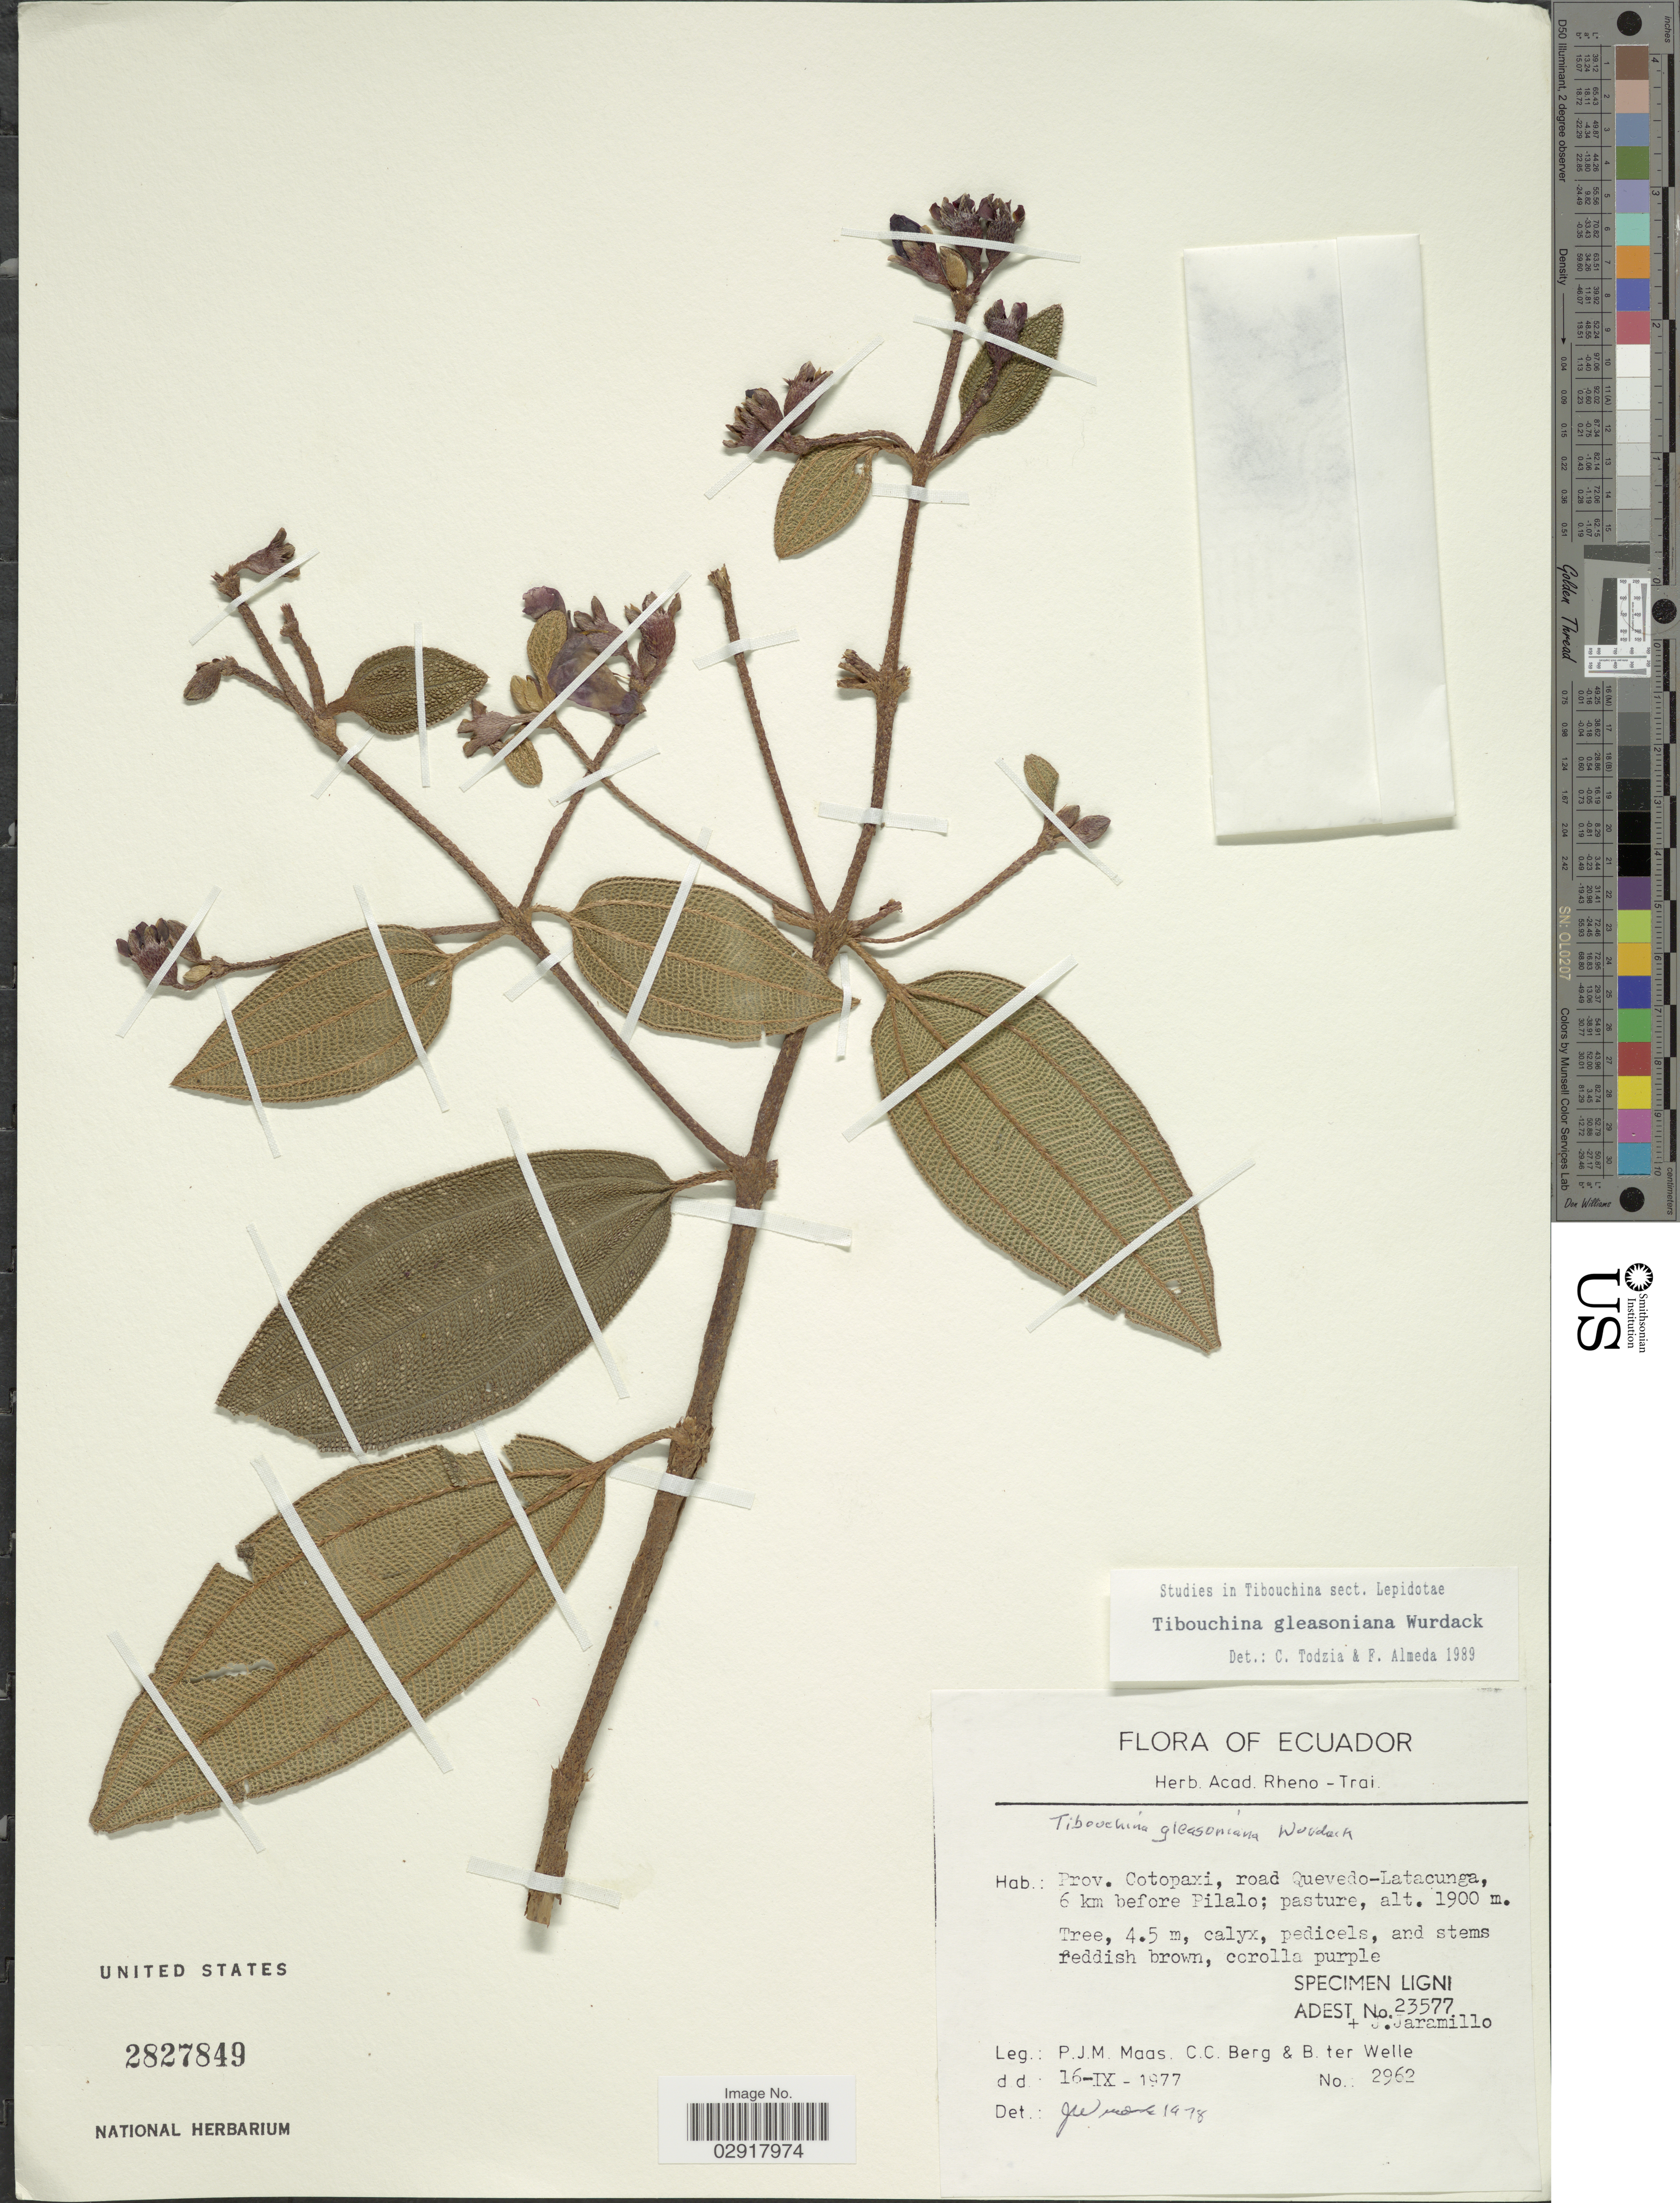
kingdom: Plantae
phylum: Tracheophyta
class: Magnoliopsida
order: Myrtales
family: Melastomataceae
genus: Andesanthus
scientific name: Andesanthus gleasonianus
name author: (Wurdack) P.J.F. Guim. & Michelang.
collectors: P. Maas, C. C. Berg & B. ter Welle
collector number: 2962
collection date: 1977-09-16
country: Ecuador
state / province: Cotopaxi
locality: Road Quevedo-Latcunga, 6 km before Pilalo.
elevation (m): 1900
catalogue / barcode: US 2827849